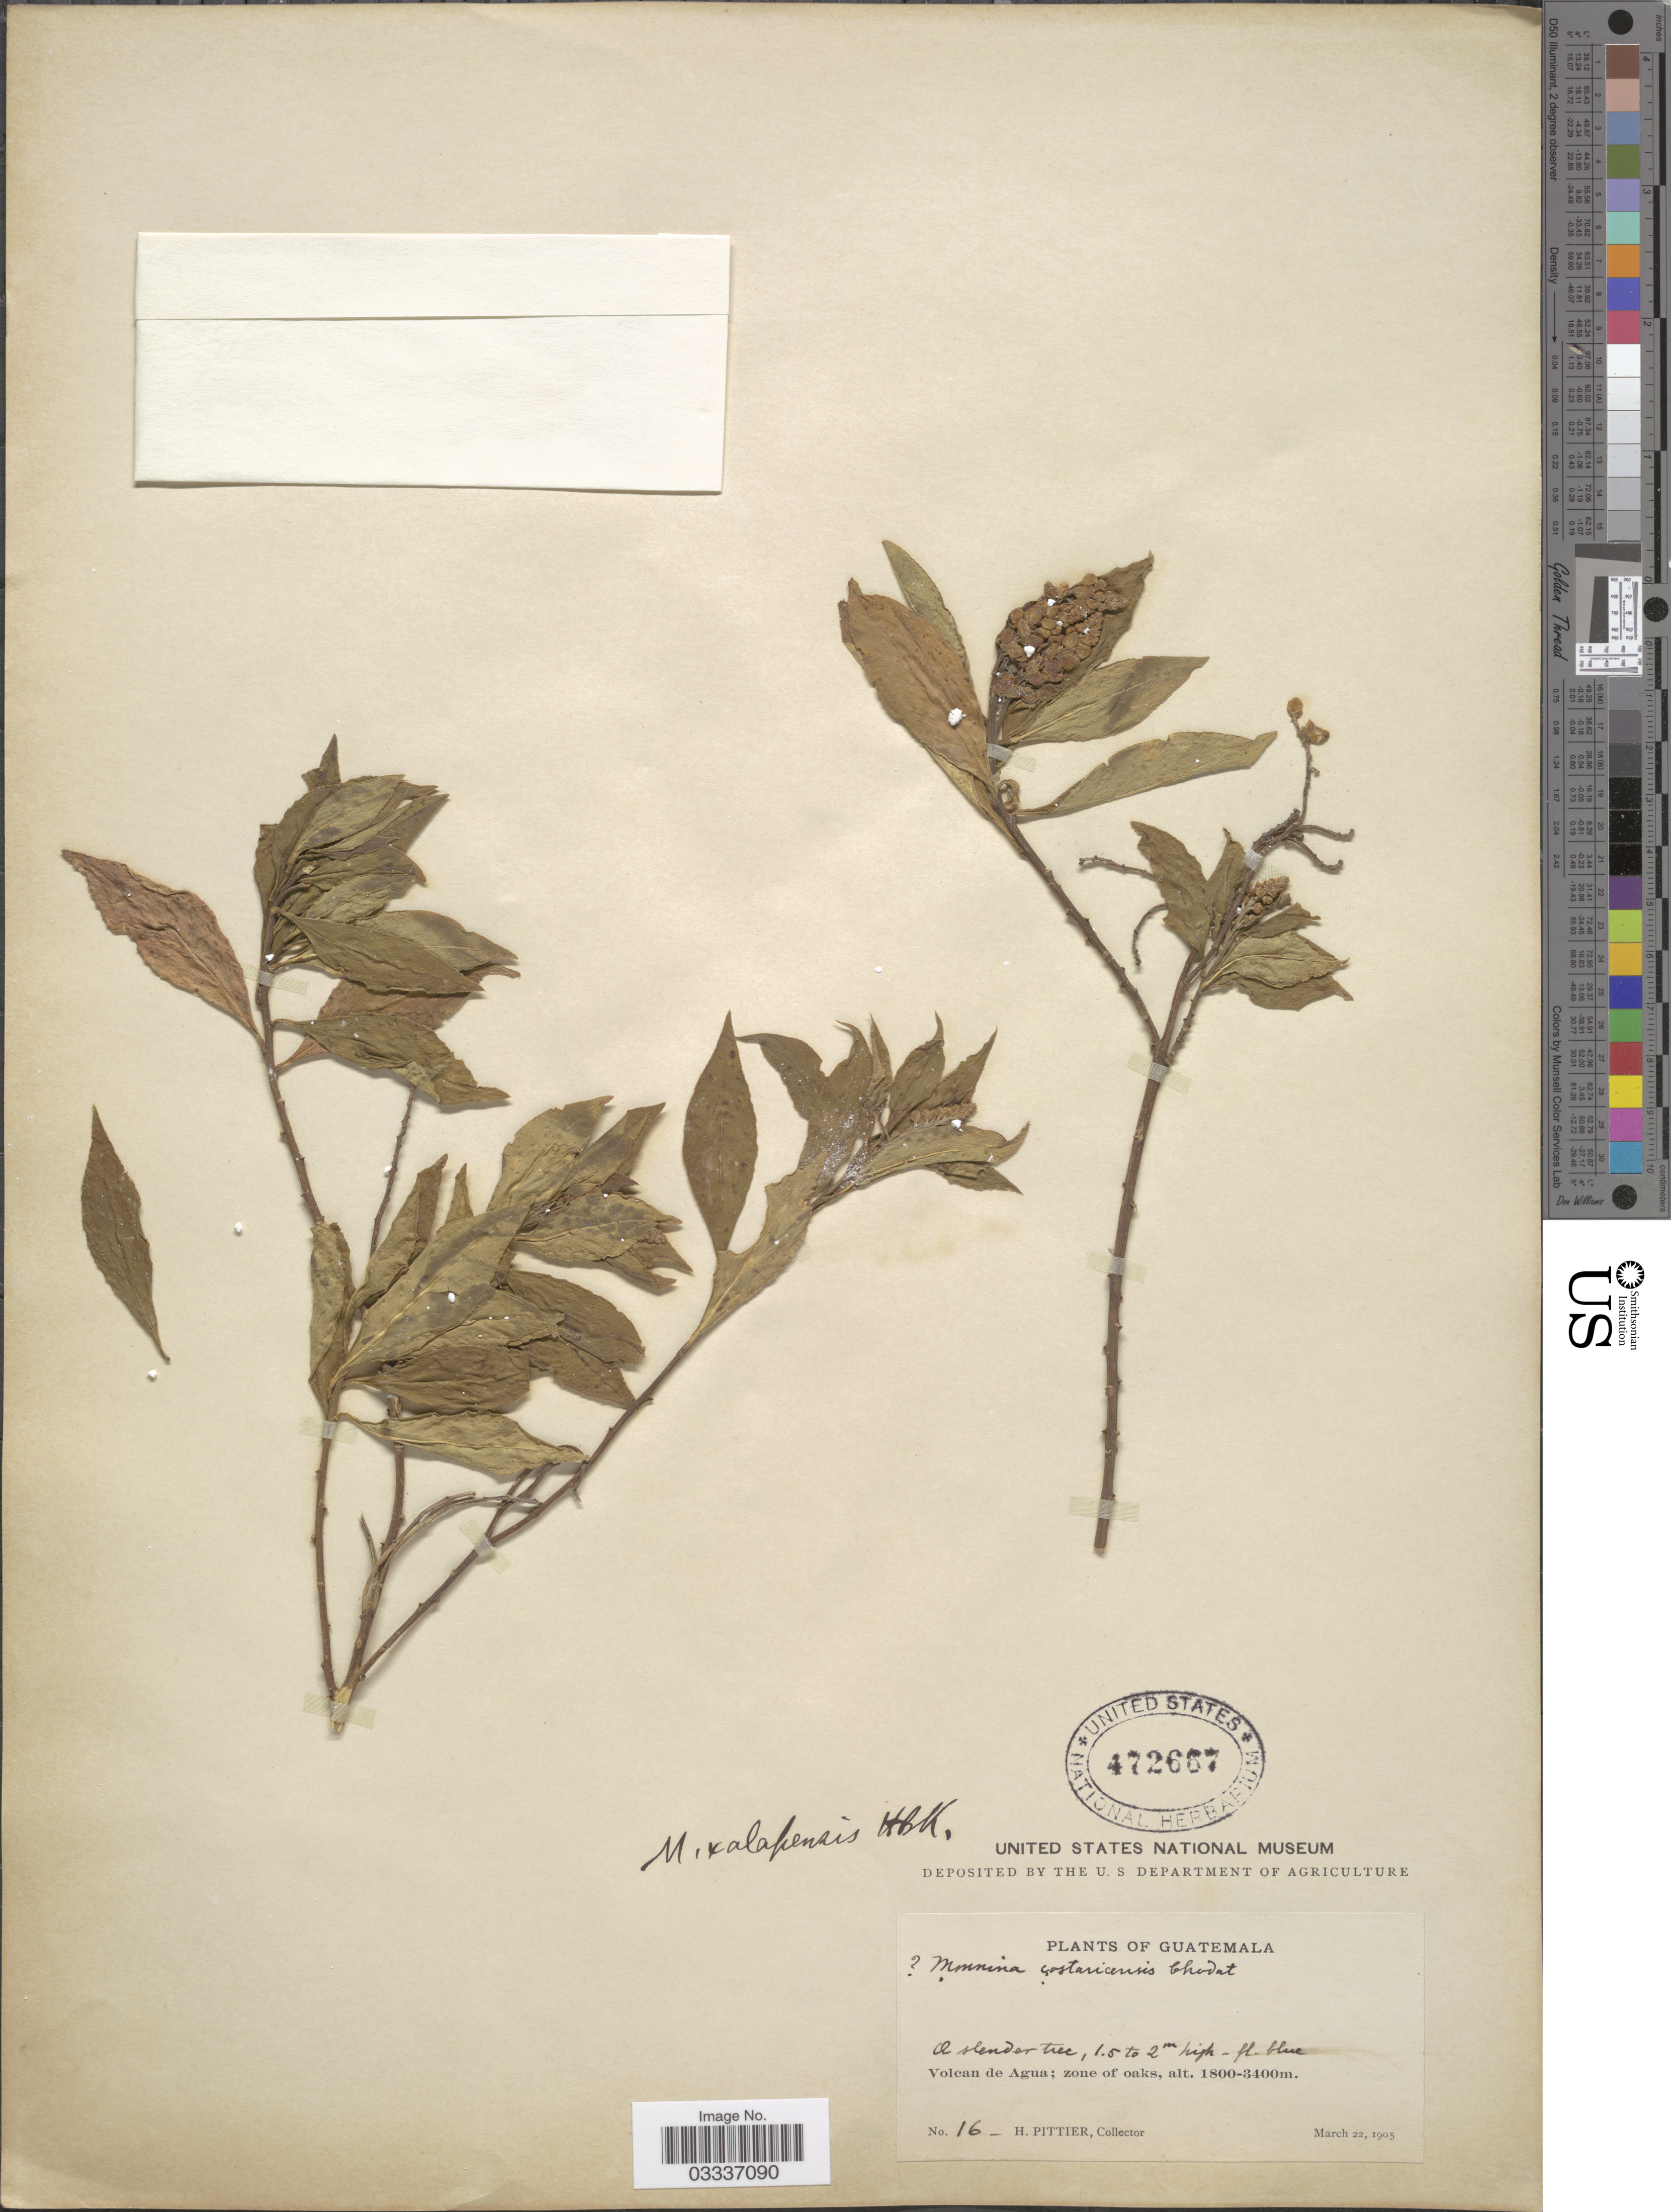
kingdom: Plantae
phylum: Tracheophyta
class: Magnoliopsida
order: Fabales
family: Polygalaceae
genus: Monnina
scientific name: Monnina xalapensis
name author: Kunth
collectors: H. F. Pittier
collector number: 16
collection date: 1905-03-22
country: Guatemala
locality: Volcan de Agua; zone of oaks.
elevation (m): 1800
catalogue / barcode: US 472667